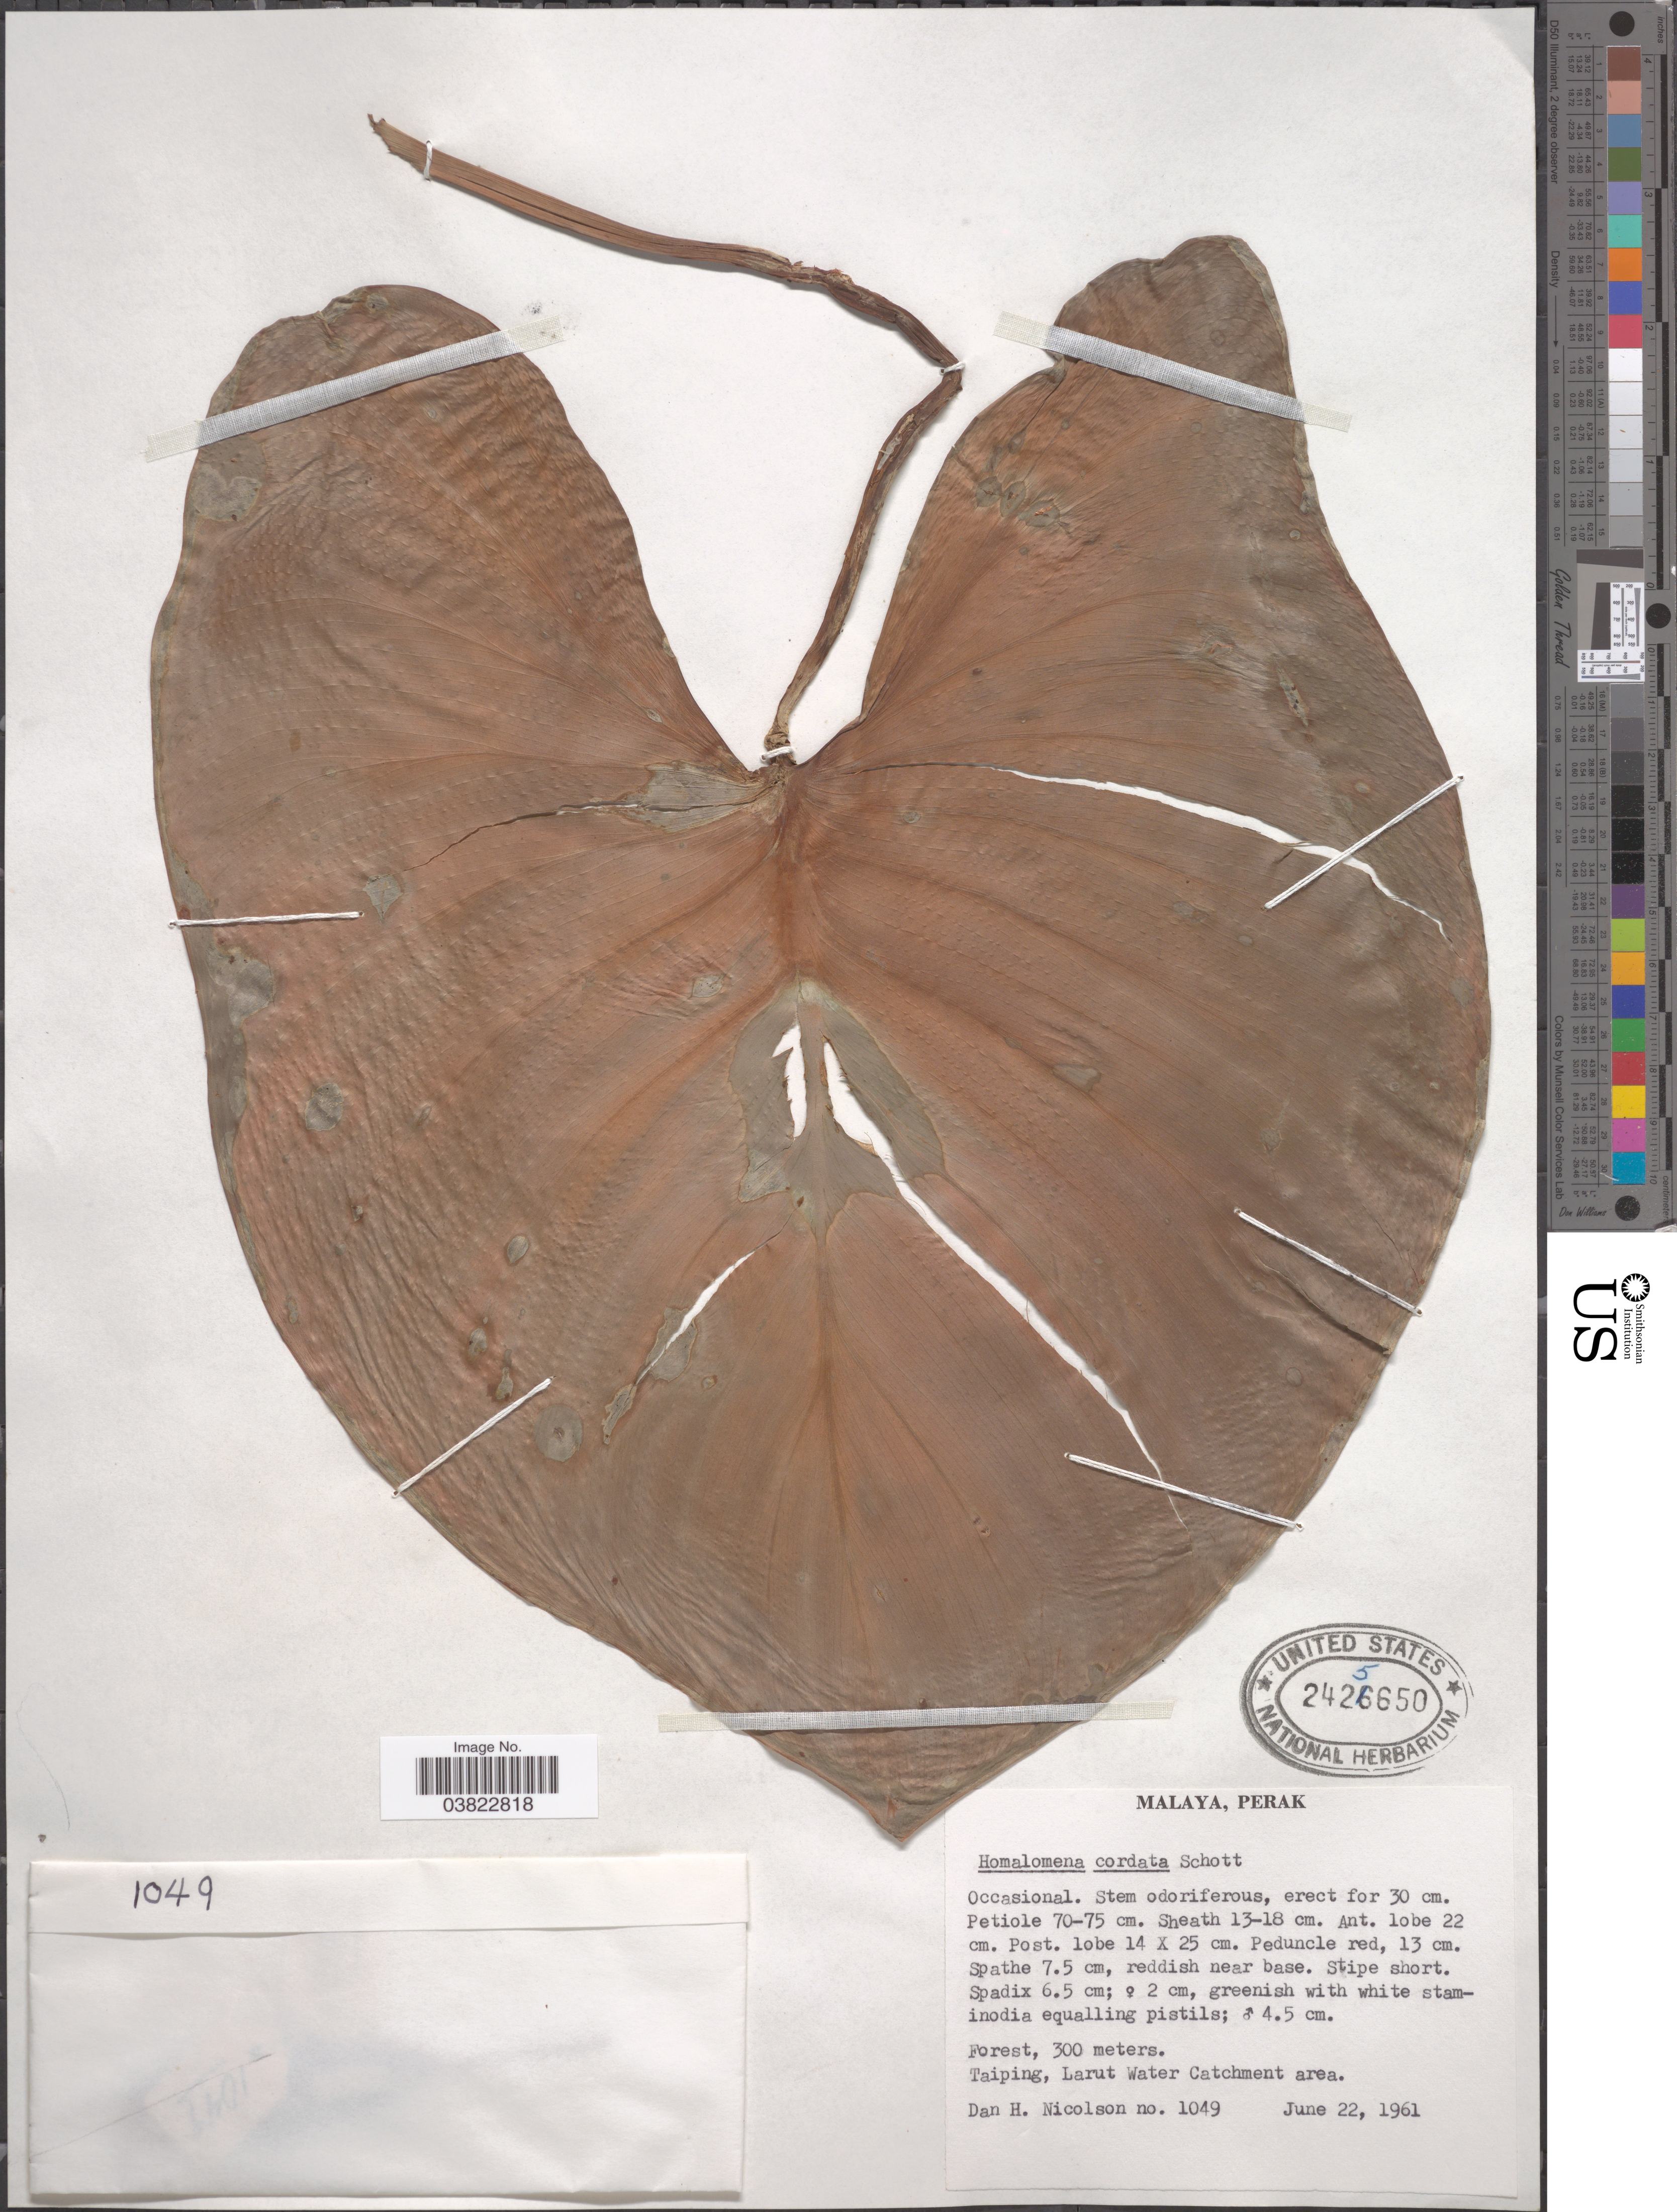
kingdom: Plantae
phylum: Tracheophyta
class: Liliopsida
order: Alismatales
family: Araceae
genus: Homalomena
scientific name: Homalomena cordata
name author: Schott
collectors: D. H. Nicolson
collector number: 1049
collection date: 1961-06-22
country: Malaysia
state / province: Perak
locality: Malaya. Taiping, Larut Water Catchment area.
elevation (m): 300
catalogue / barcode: US 2425650